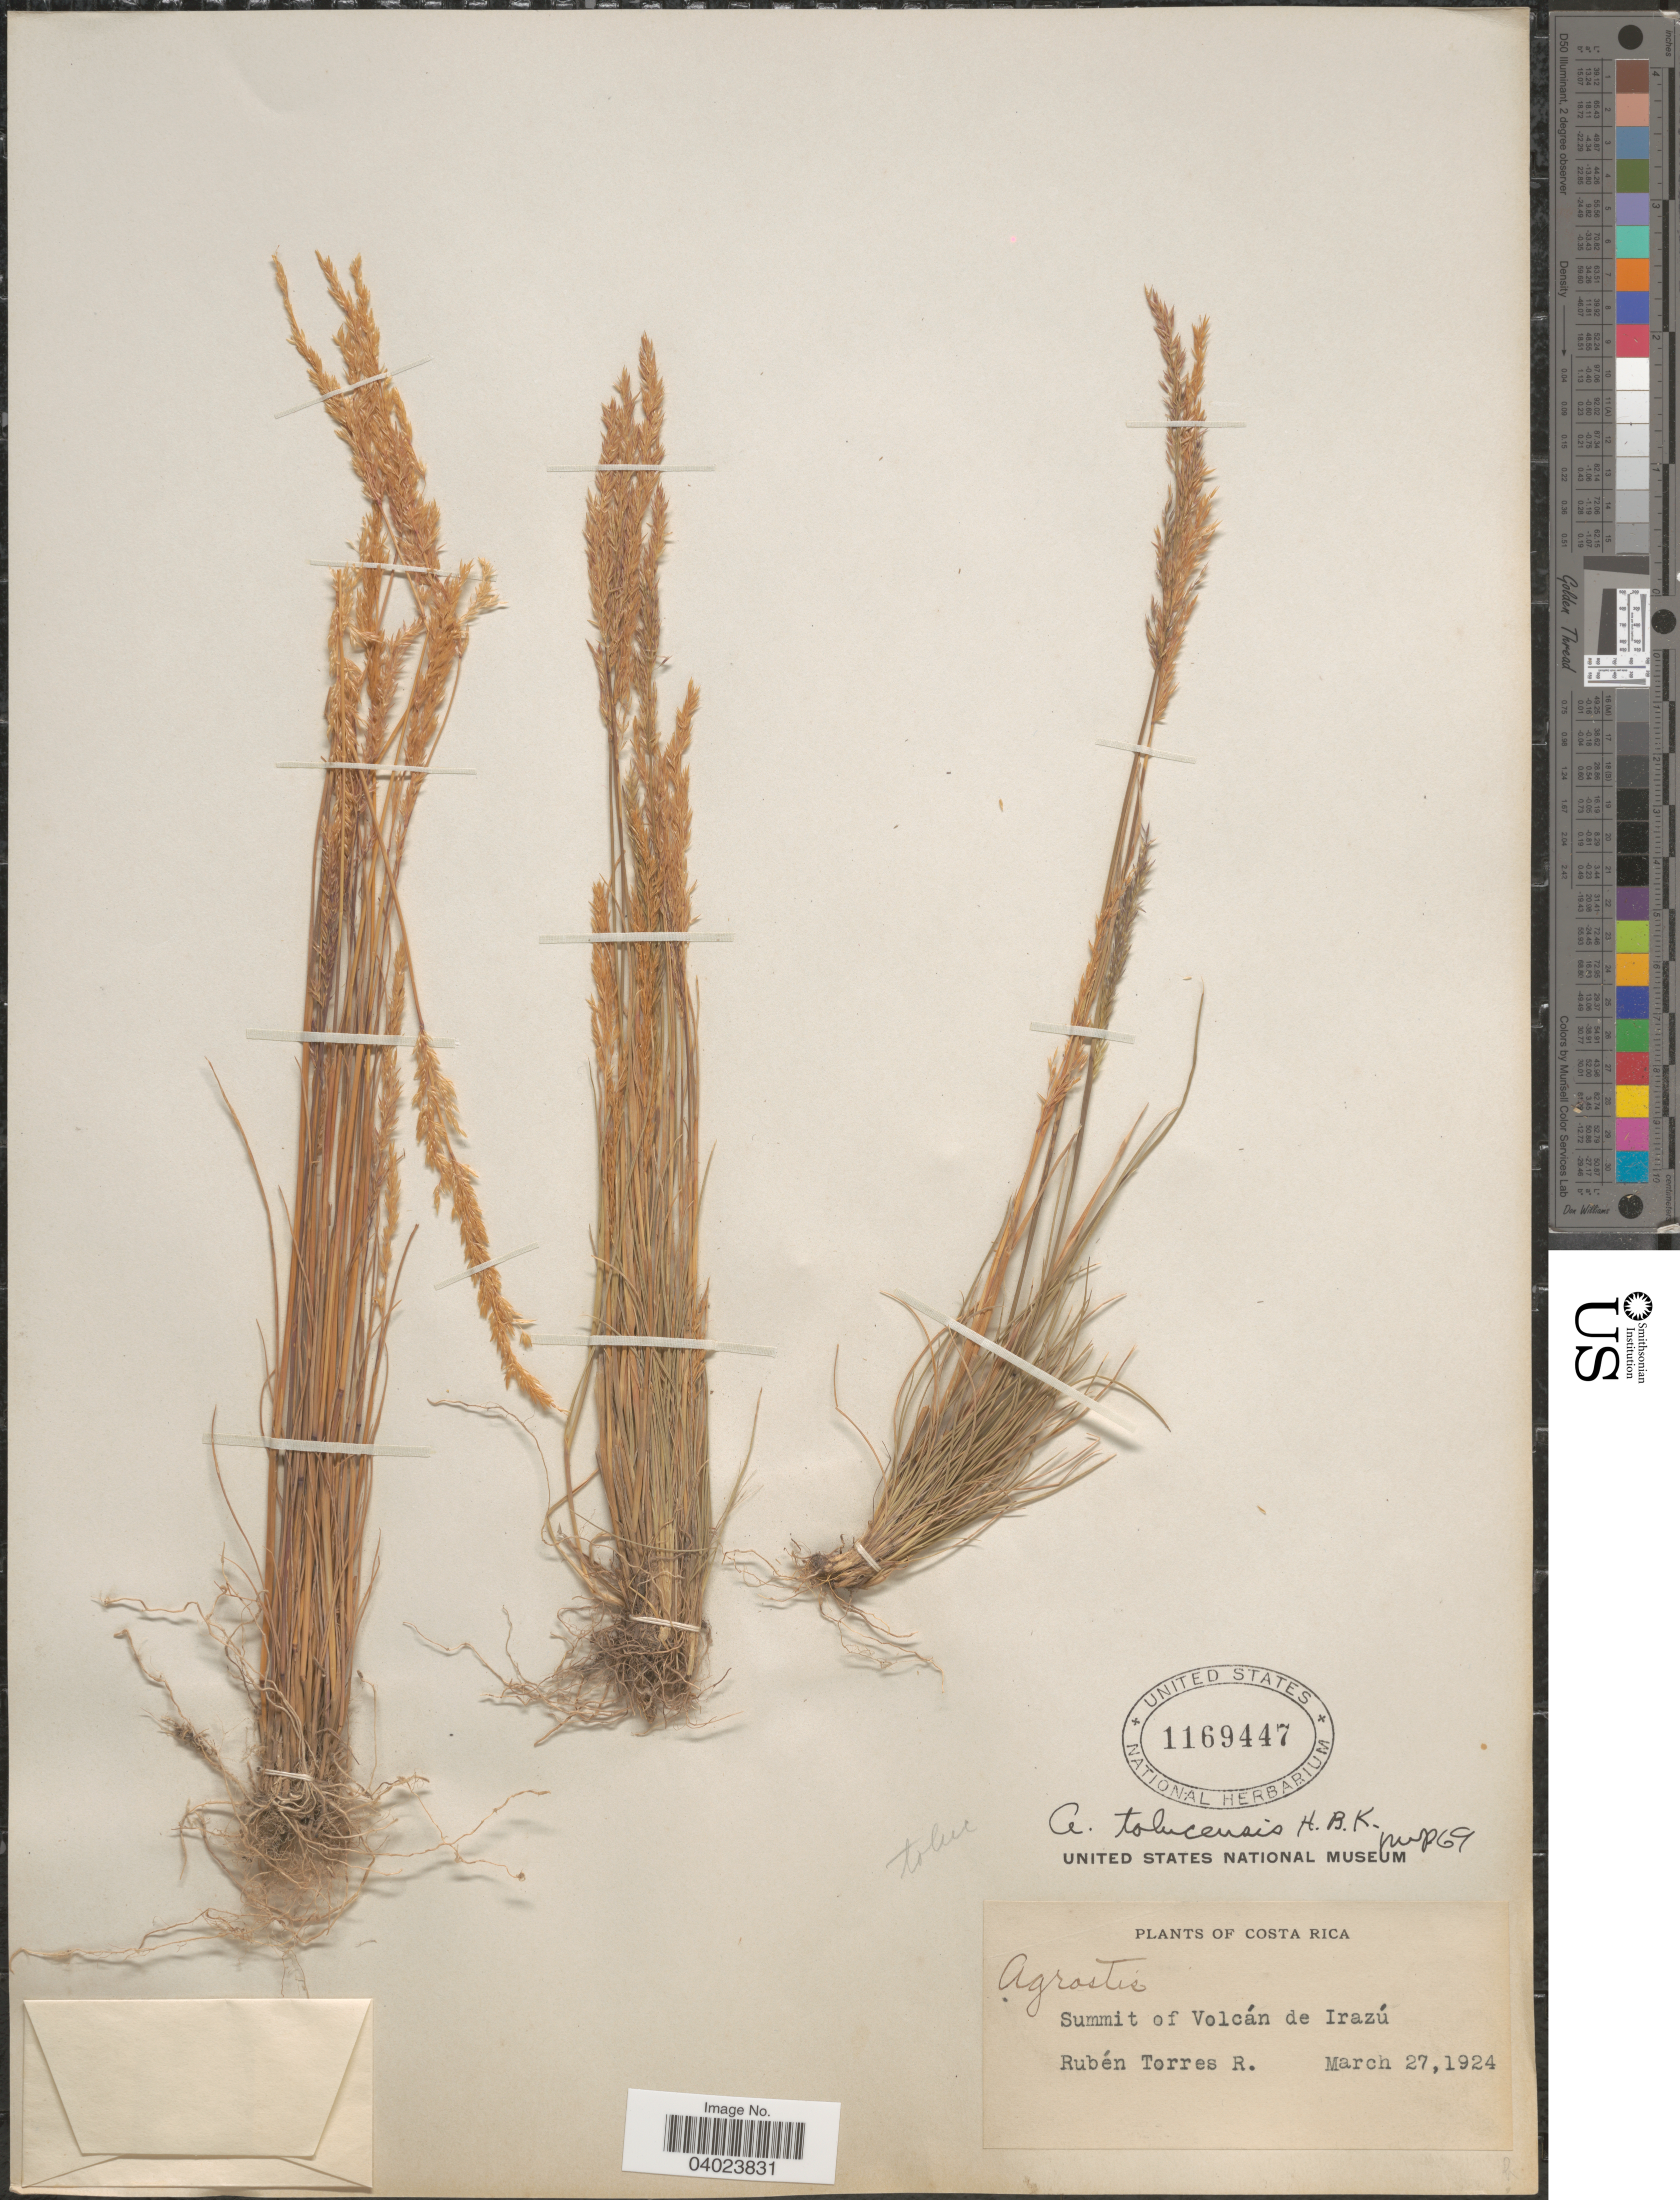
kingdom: Plantae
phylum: Tracheophyta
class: Liliopsida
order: Poales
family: Poaceae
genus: Agrostis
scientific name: Agrostis tolucensis Kunth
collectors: R. Torres Rojas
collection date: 1924-03-27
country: Costa Rica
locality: Summit of Volcán de Irazú.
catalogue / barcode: US 1169447